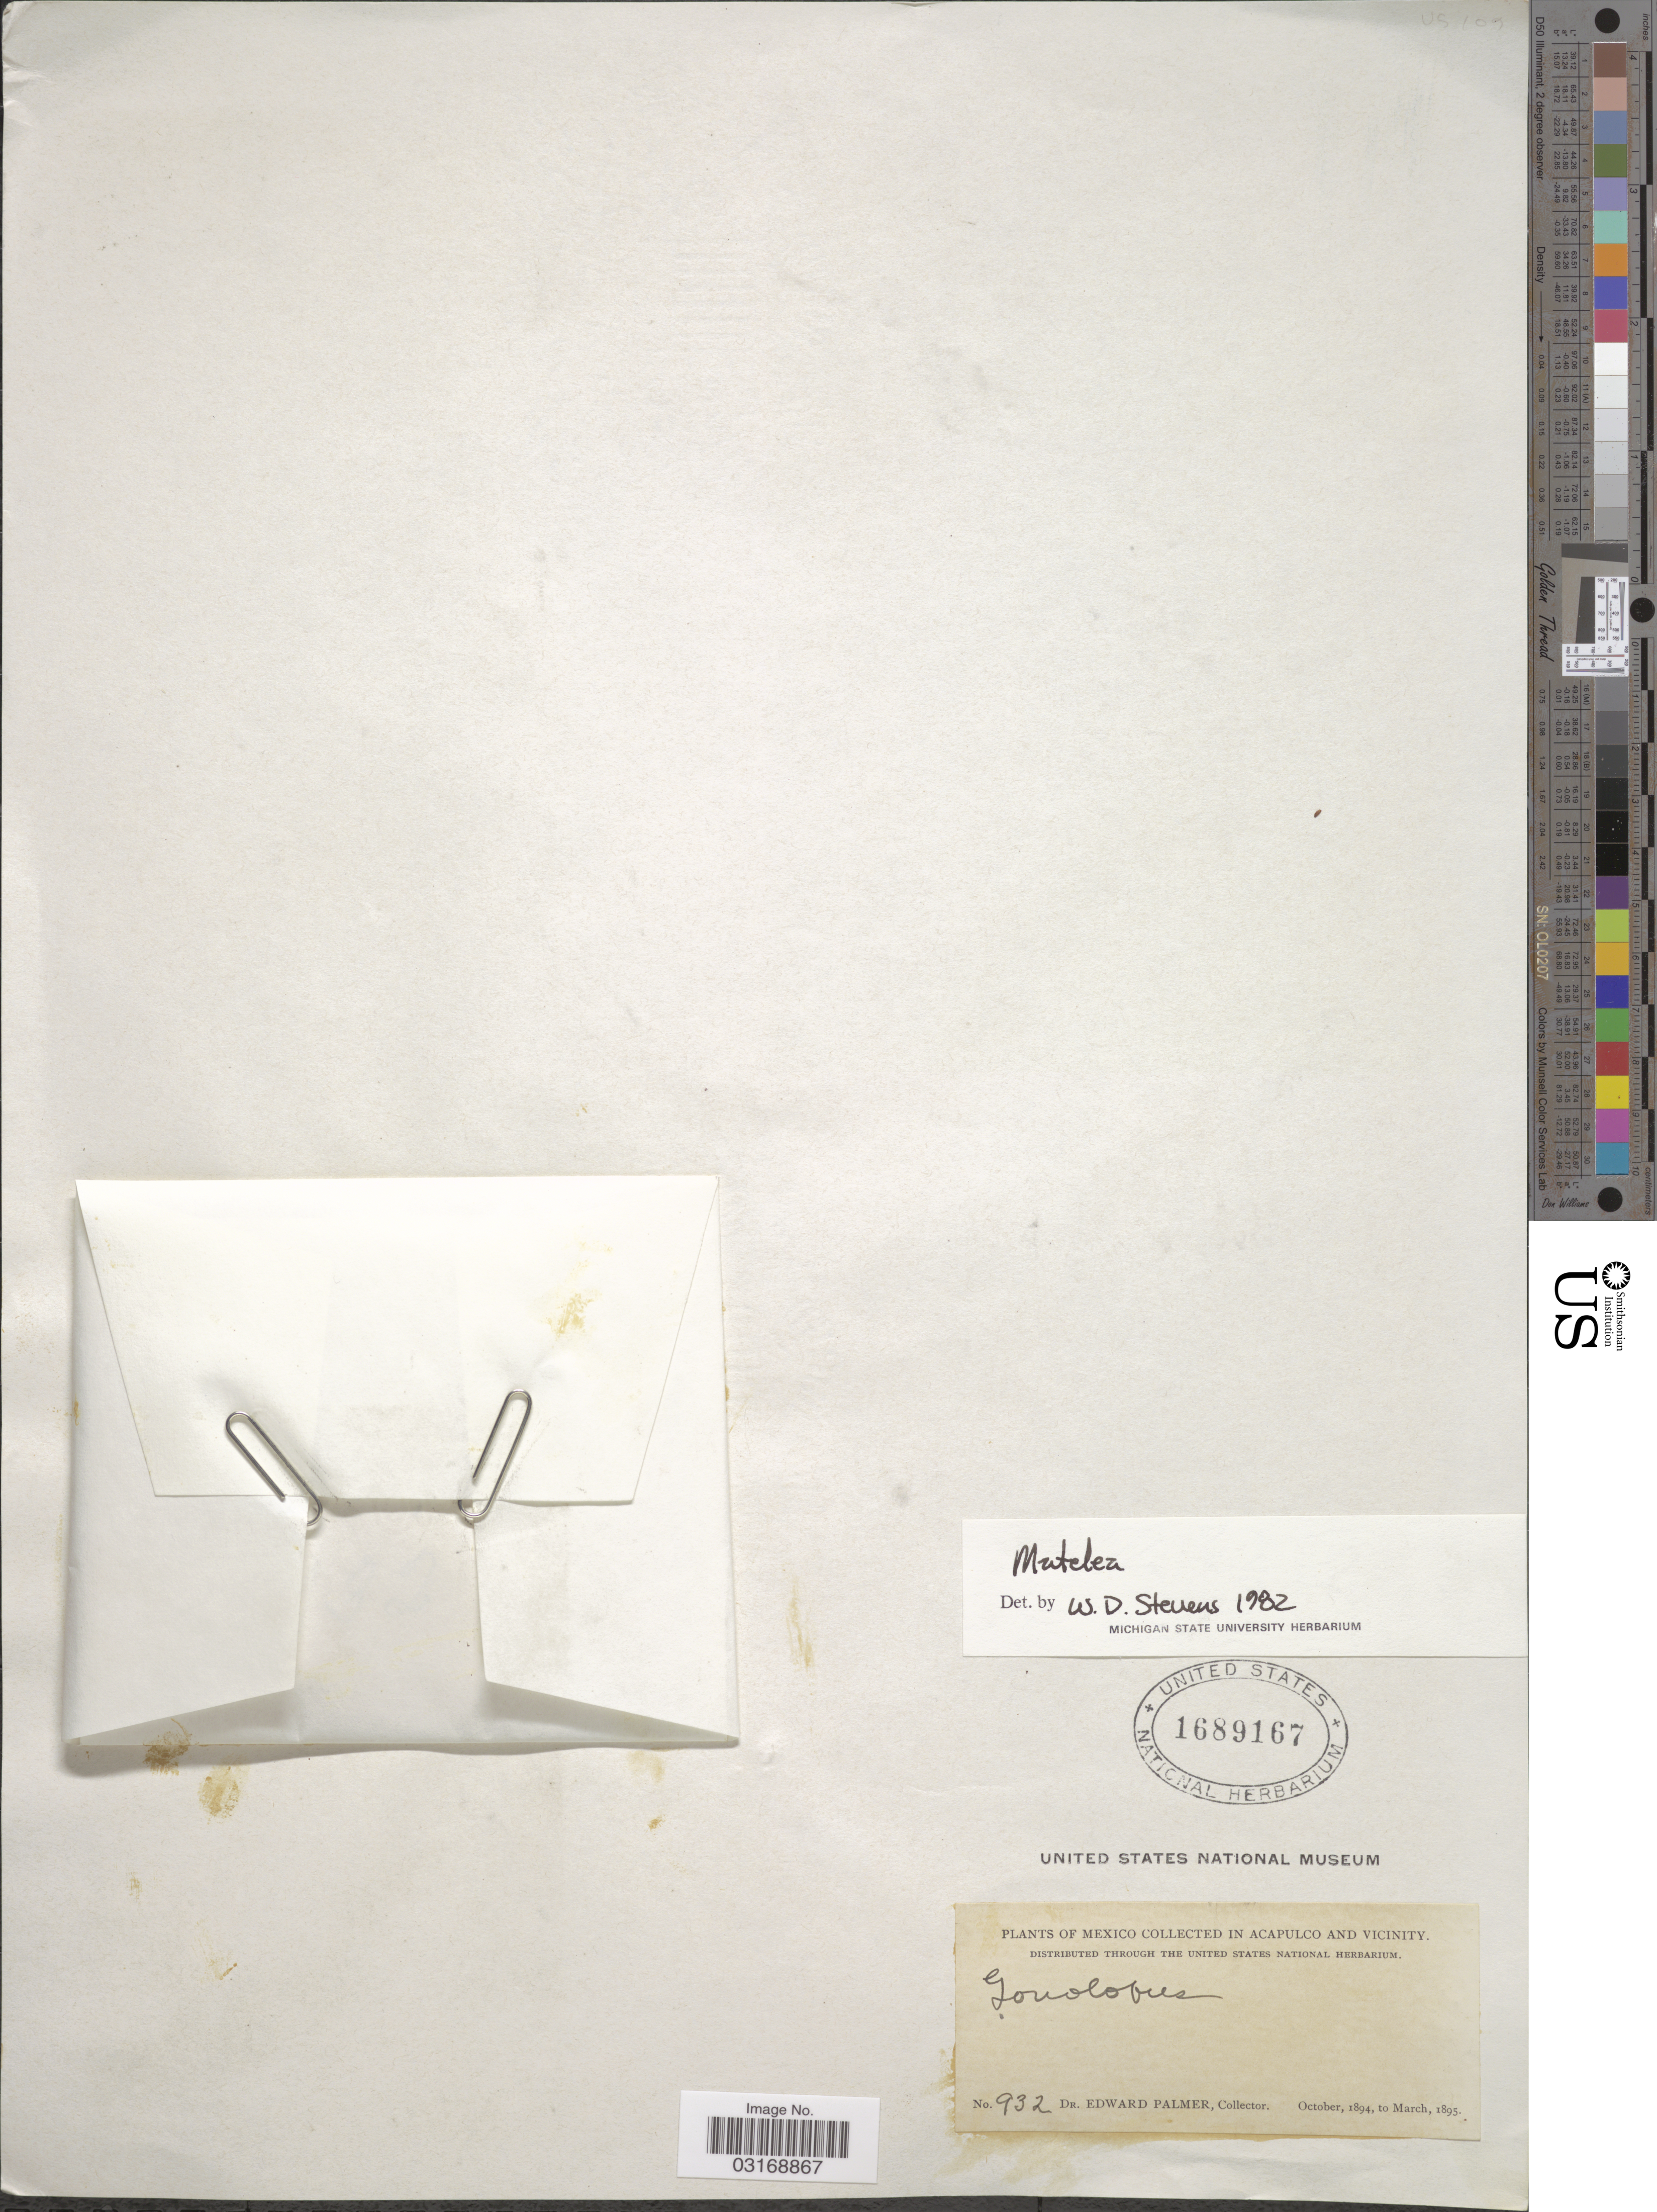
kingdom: Plantae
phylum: Tracheophyta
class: Magnoliopsida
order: Gentianales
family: Apocynaceae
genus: Matelea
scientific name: Matelea sp.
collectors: E. Palmer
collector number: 932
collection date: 1894-10/1895-03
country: Mexico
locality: Collected in Acapulco and vicinity.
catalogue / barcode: US 1689167